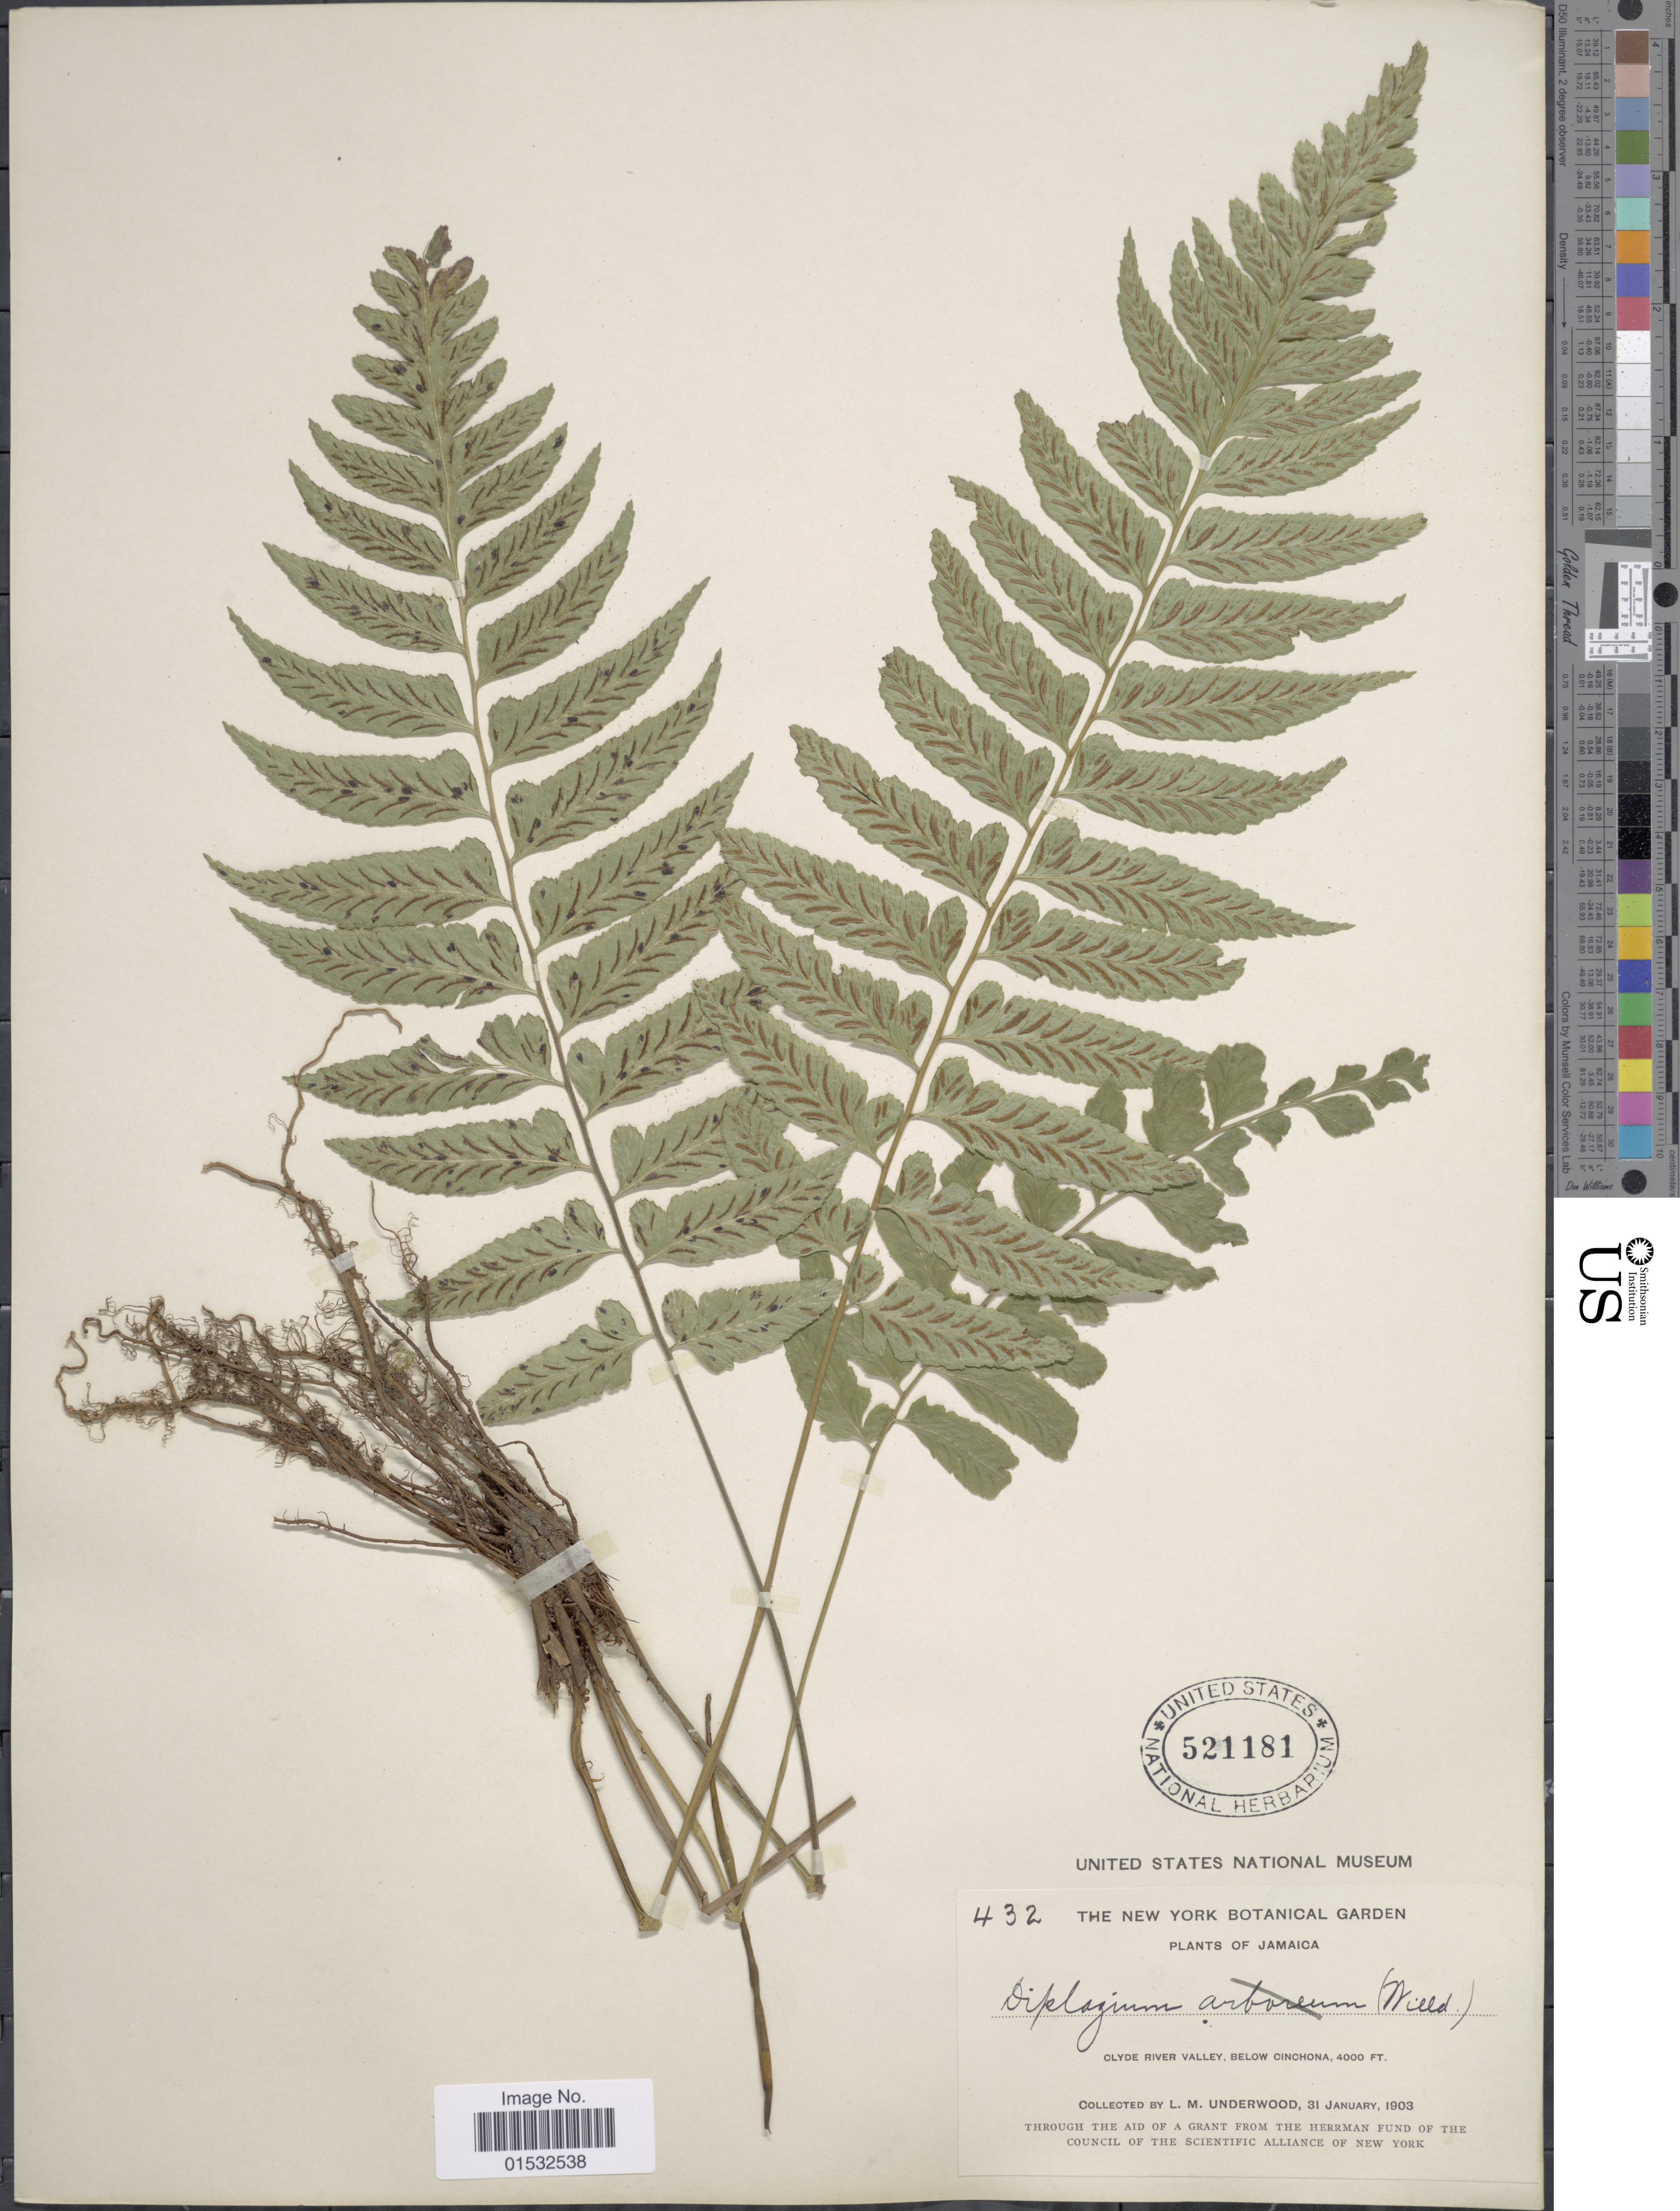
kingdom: Plantae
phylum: Tracheophyta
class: Polypodiopsida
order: Polypodiales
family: Athyriaceae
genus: Diplazium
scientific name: Diplazium unilobum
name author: (Poir.) Hieron.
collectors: L. M. Underwood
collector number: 432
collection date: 1903-01-31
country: Jamaica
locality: Clyde River Valley, below Cinchona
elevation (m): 1219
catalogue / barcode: US 521181